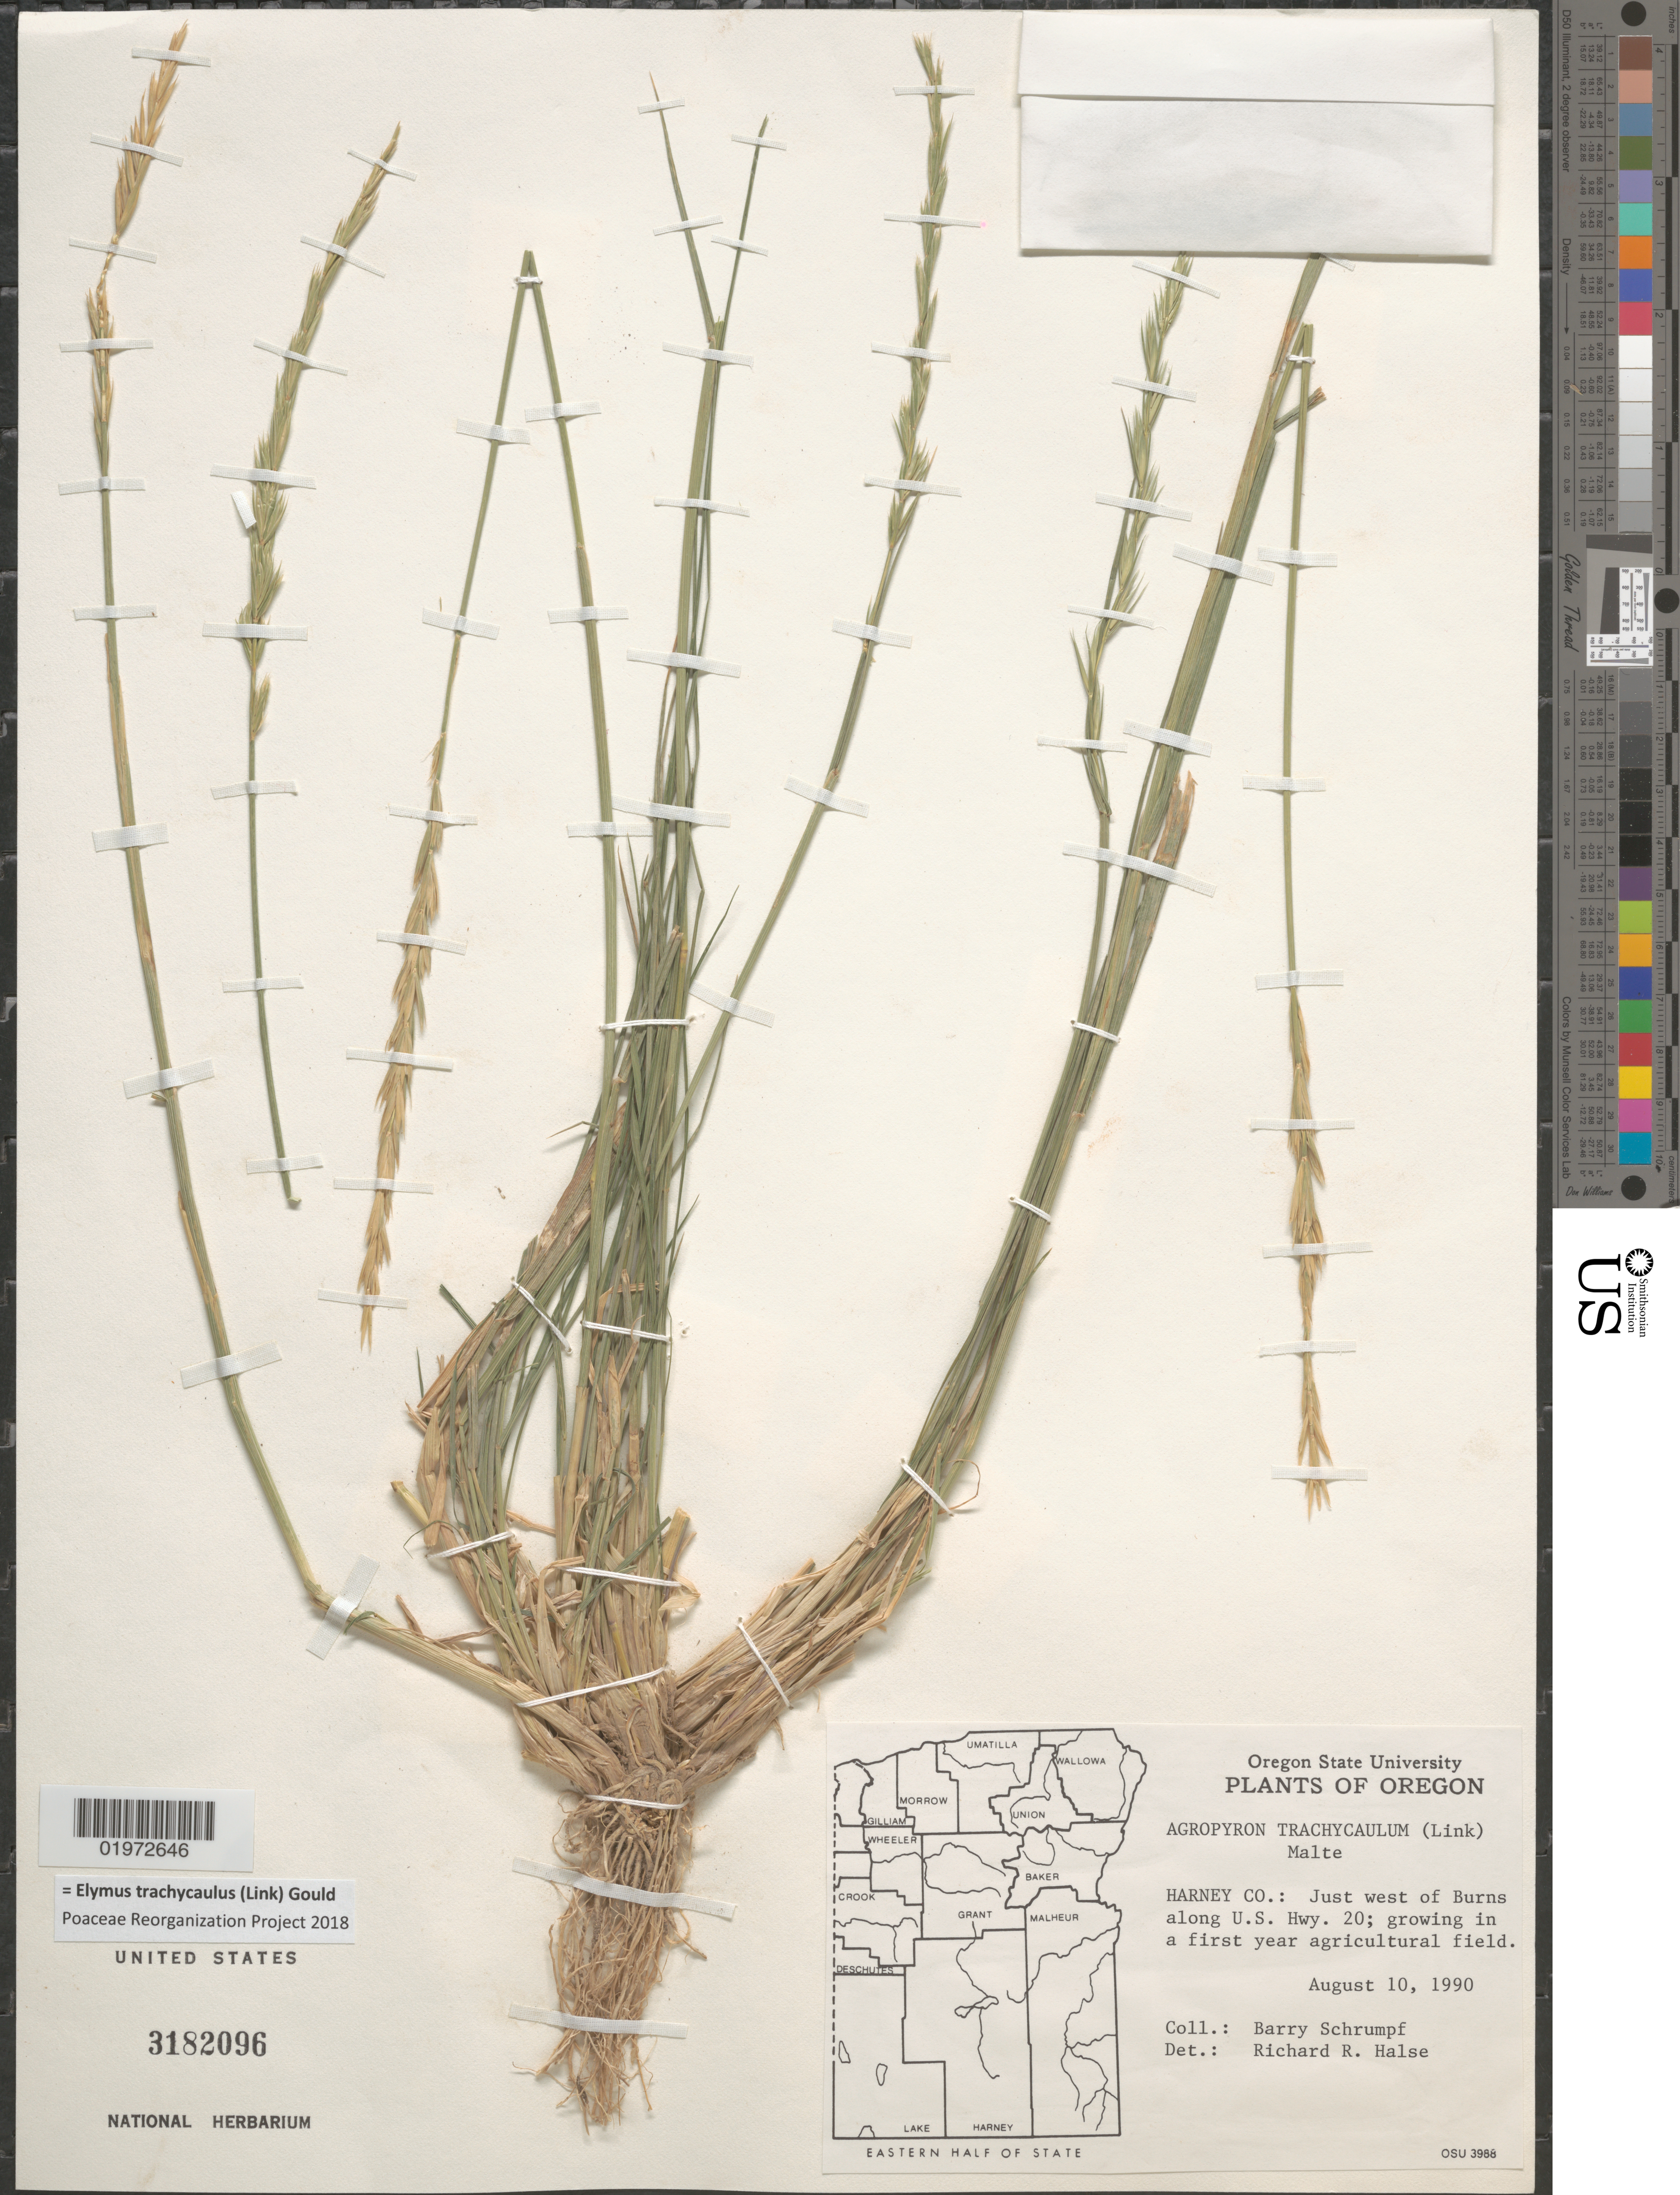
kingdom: Plantae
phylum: Tracheophyta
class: Liliopsida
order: Poales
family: Poaceae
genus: Elymus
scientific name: Elymus trachycaulus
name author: (Link) Gould ex Shinners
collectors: B. Schrumpf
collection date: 1990-08-10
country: United States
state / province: Oregon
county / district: Harney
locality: Harney Co.: Just west of Burns along U.S. Hwy. 20; growing in a first year agricultural field.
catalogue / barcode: US 3182096